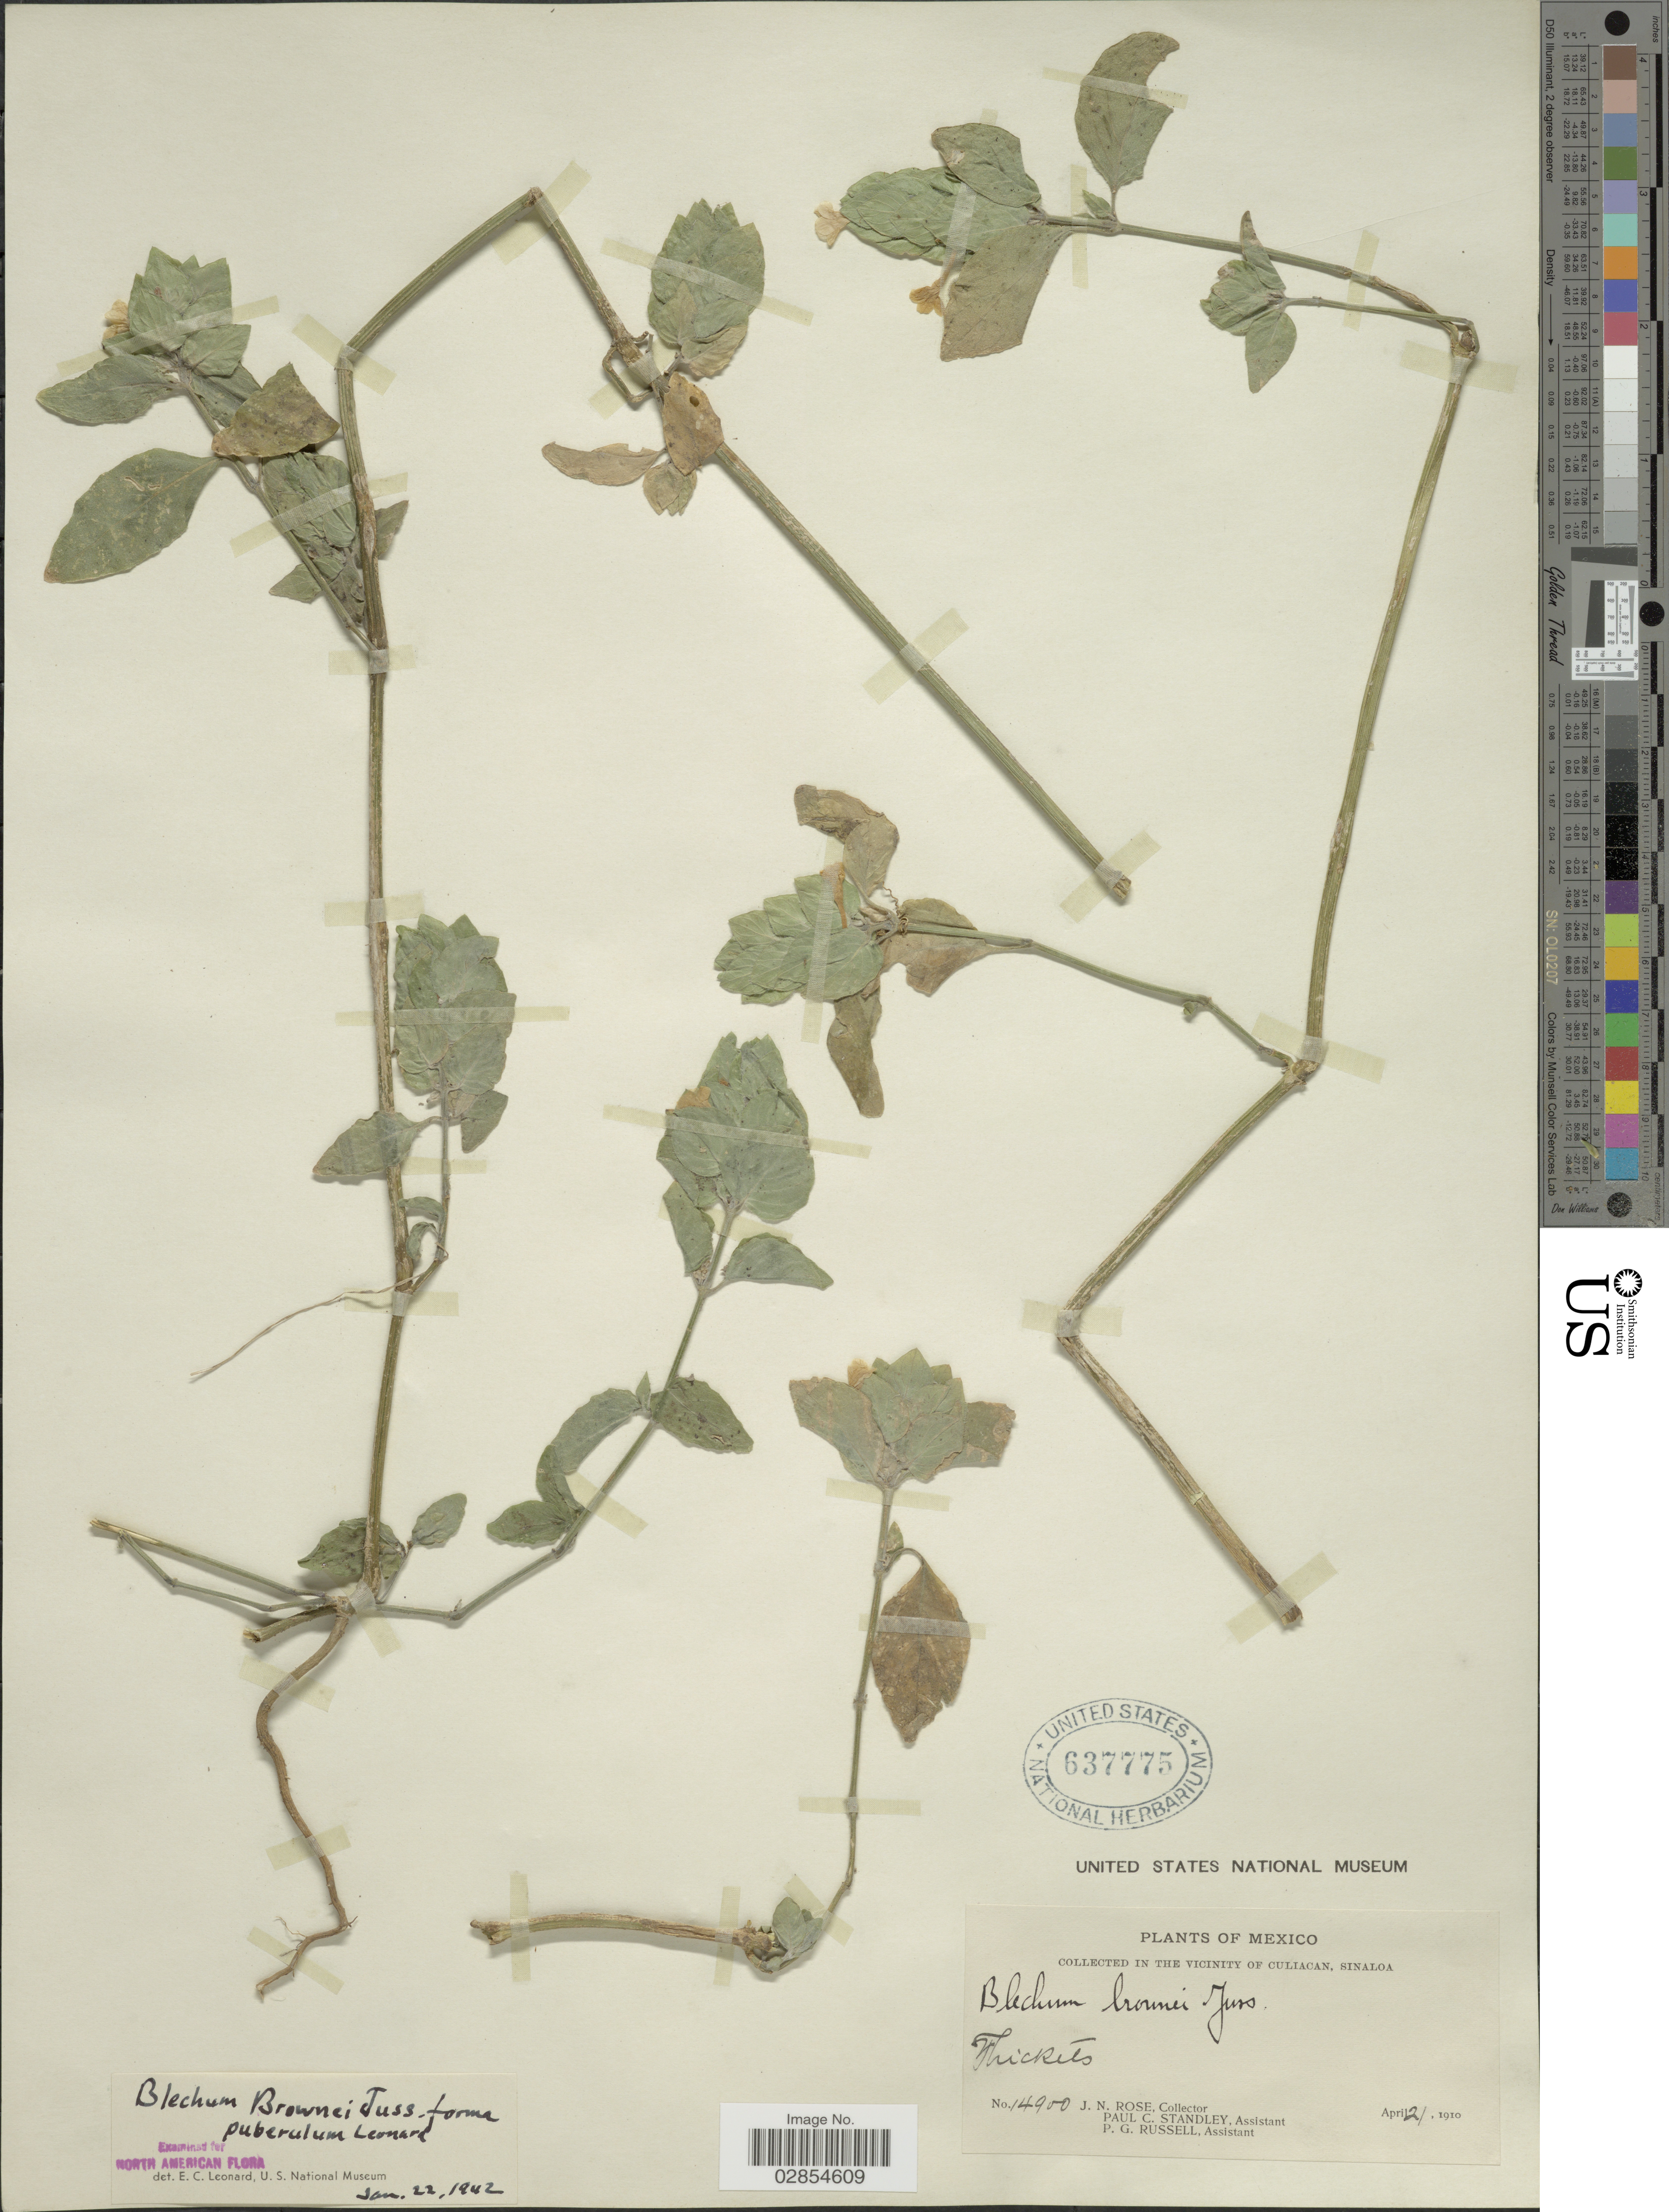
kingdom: Plantae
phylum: Tracheophyta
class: Magnoliopsida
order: Lamiales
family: Acanthaceae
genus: Blechum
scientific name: Blechum pyramidatum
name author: (Lam.) Urb.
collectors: J. N. Rose, P. C. Standley & P. G. Russell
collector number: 14900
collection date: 1910-04-21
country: Mexico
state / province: Sinaloa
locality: In the Vicinity of Culiacan, Sinaloa.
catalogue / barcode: US 637775